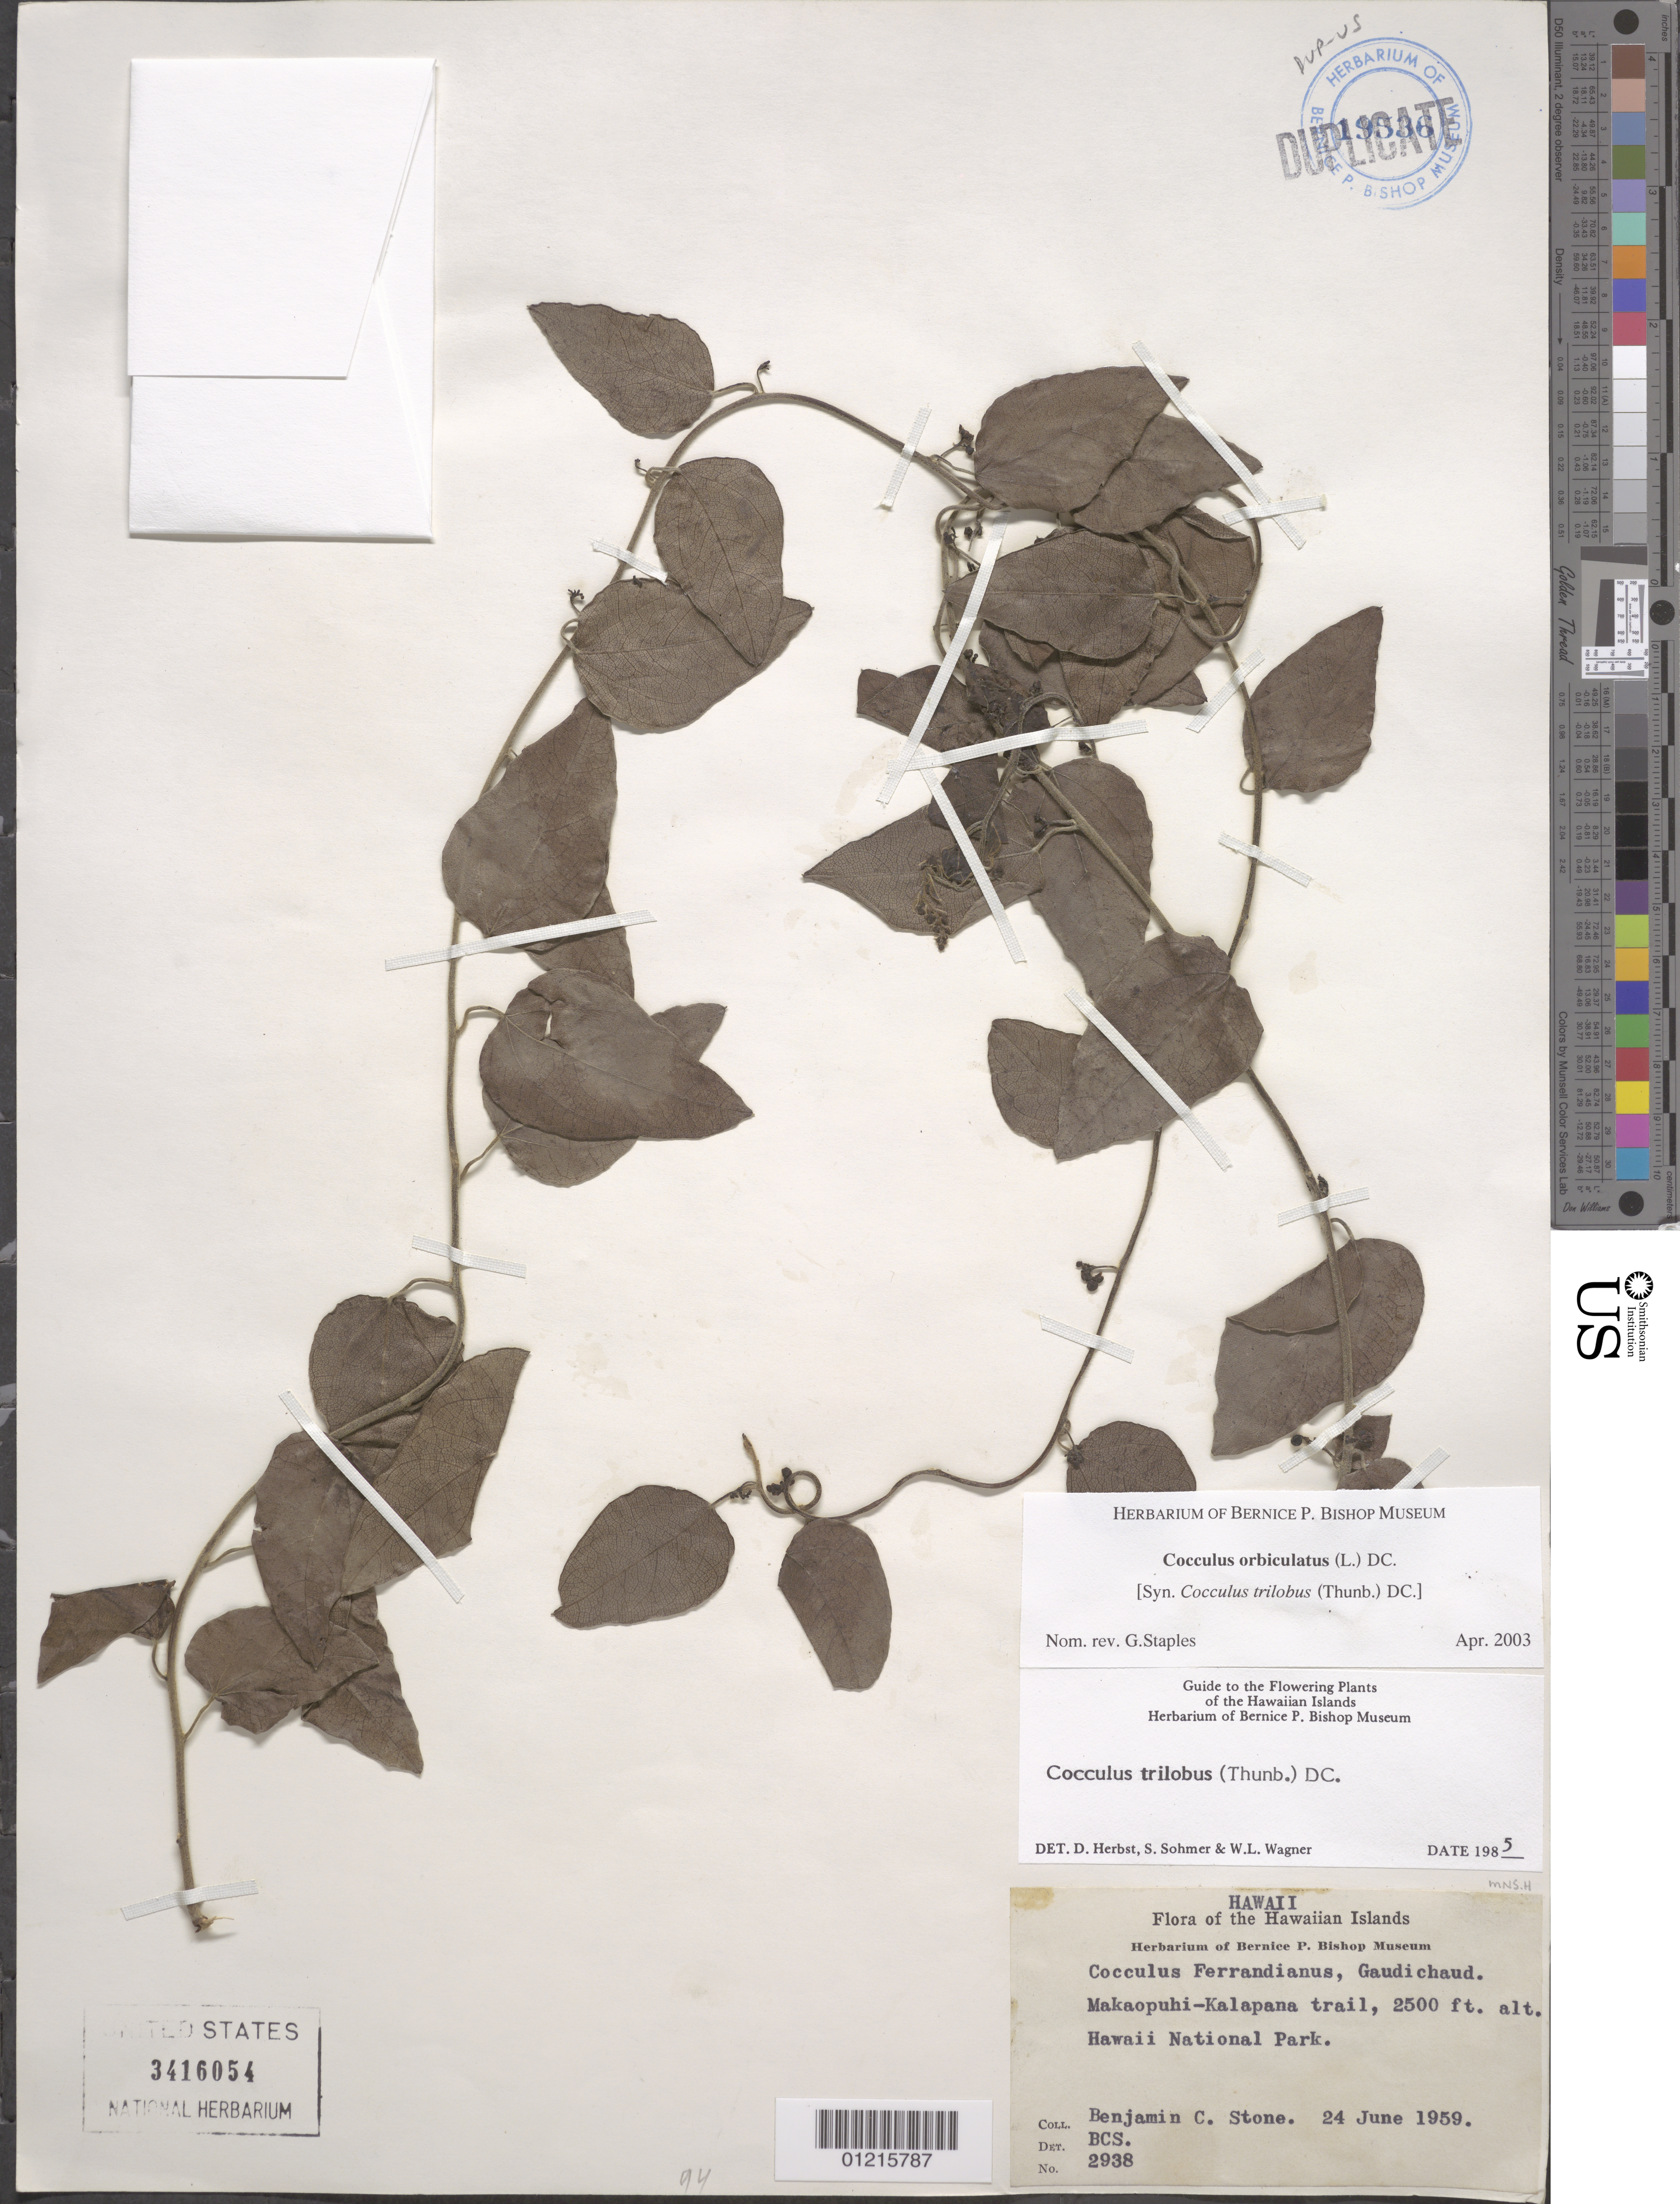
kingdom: Plantae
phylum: Tracheophyta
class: Magnoliopsida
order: Ranunculales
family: Menispermaceae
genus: Cocculus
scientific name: Cocculus orbiculatus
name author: (L.) DC.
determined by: Staples, G. W.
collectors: B. C. Stone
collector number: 2938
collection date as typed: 24 Jun 1959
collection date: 1959-06-24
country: United States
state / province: Hawaii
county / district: Hawaii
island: Hawaii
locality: Makaopuhi-Kalapana trail, Hawaii National Park.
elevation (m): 762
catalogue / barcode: US 3416054